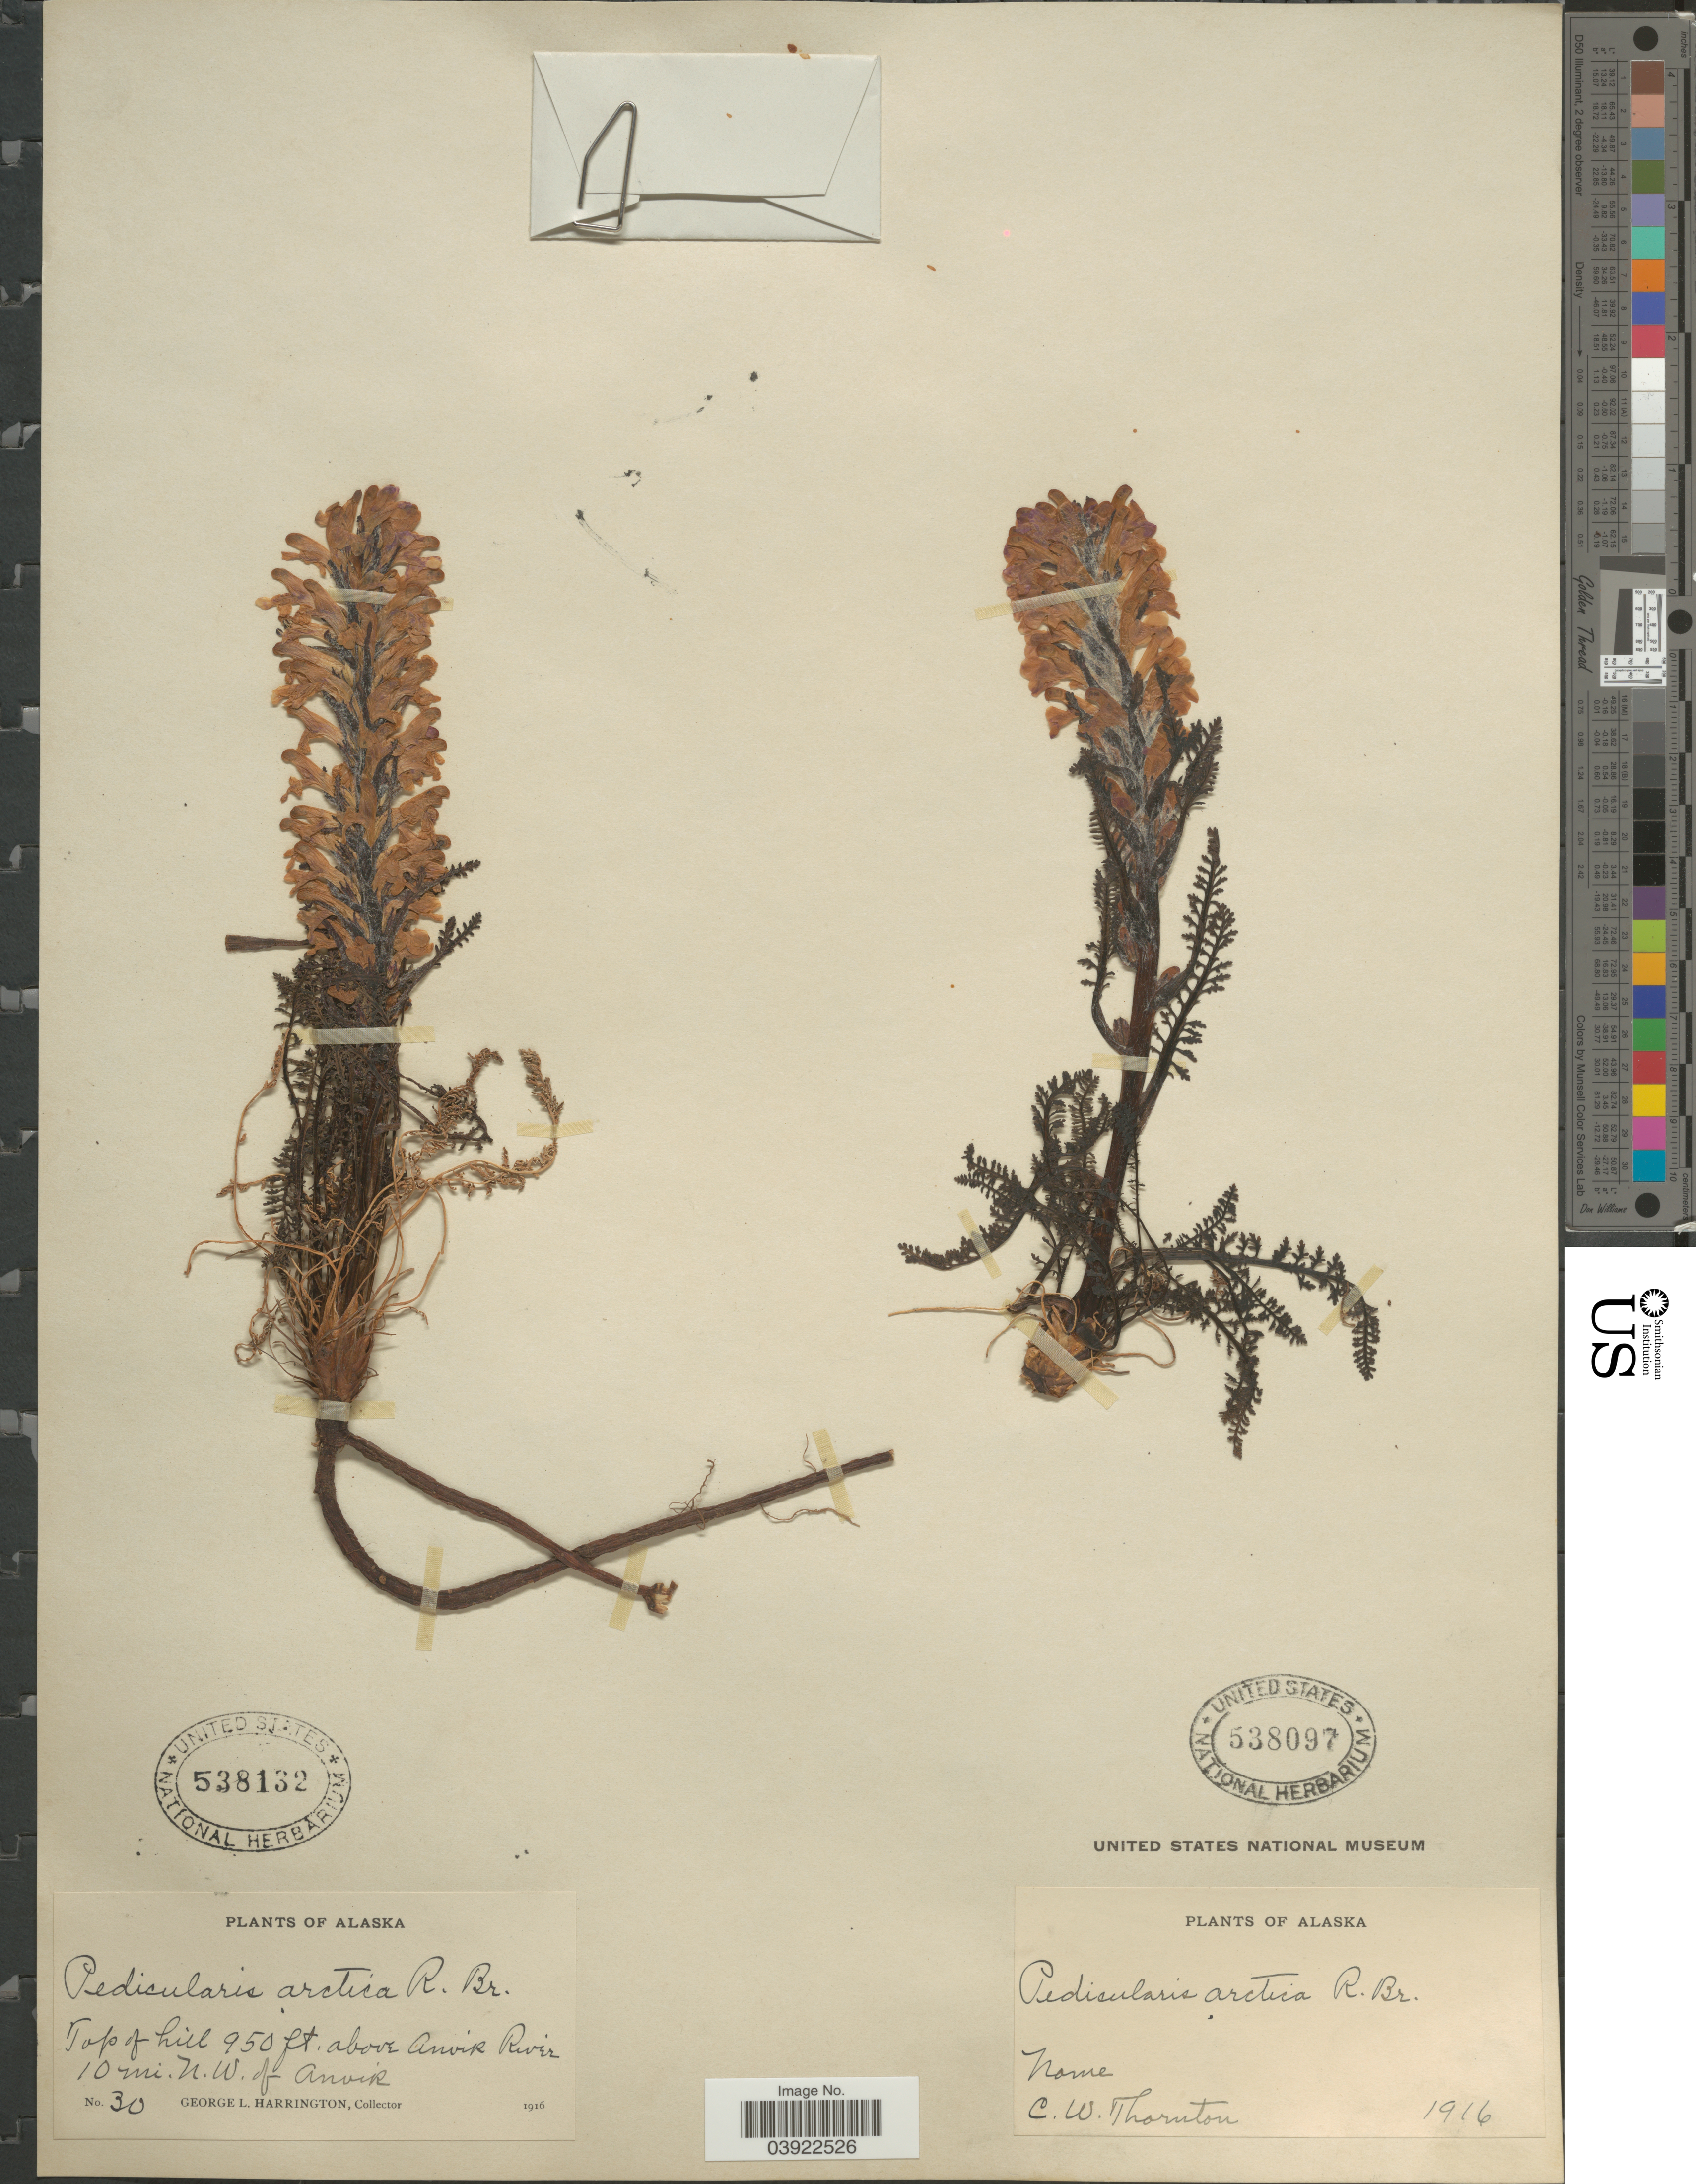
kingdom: Plantae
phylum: Tracheophyta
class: Magnoliopsida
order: Lamiales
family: Orobanchaceae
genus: Pedicularis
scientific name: Pedicularis lanata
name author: Willd. ex Cham. & Schltdl.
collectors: G. Harrington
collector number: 30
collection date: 1916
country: United States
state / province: Alaska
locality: Top of hill above Anvik River 10 mi. N.W. of Anvik.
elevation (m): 290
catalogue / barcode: US 538132